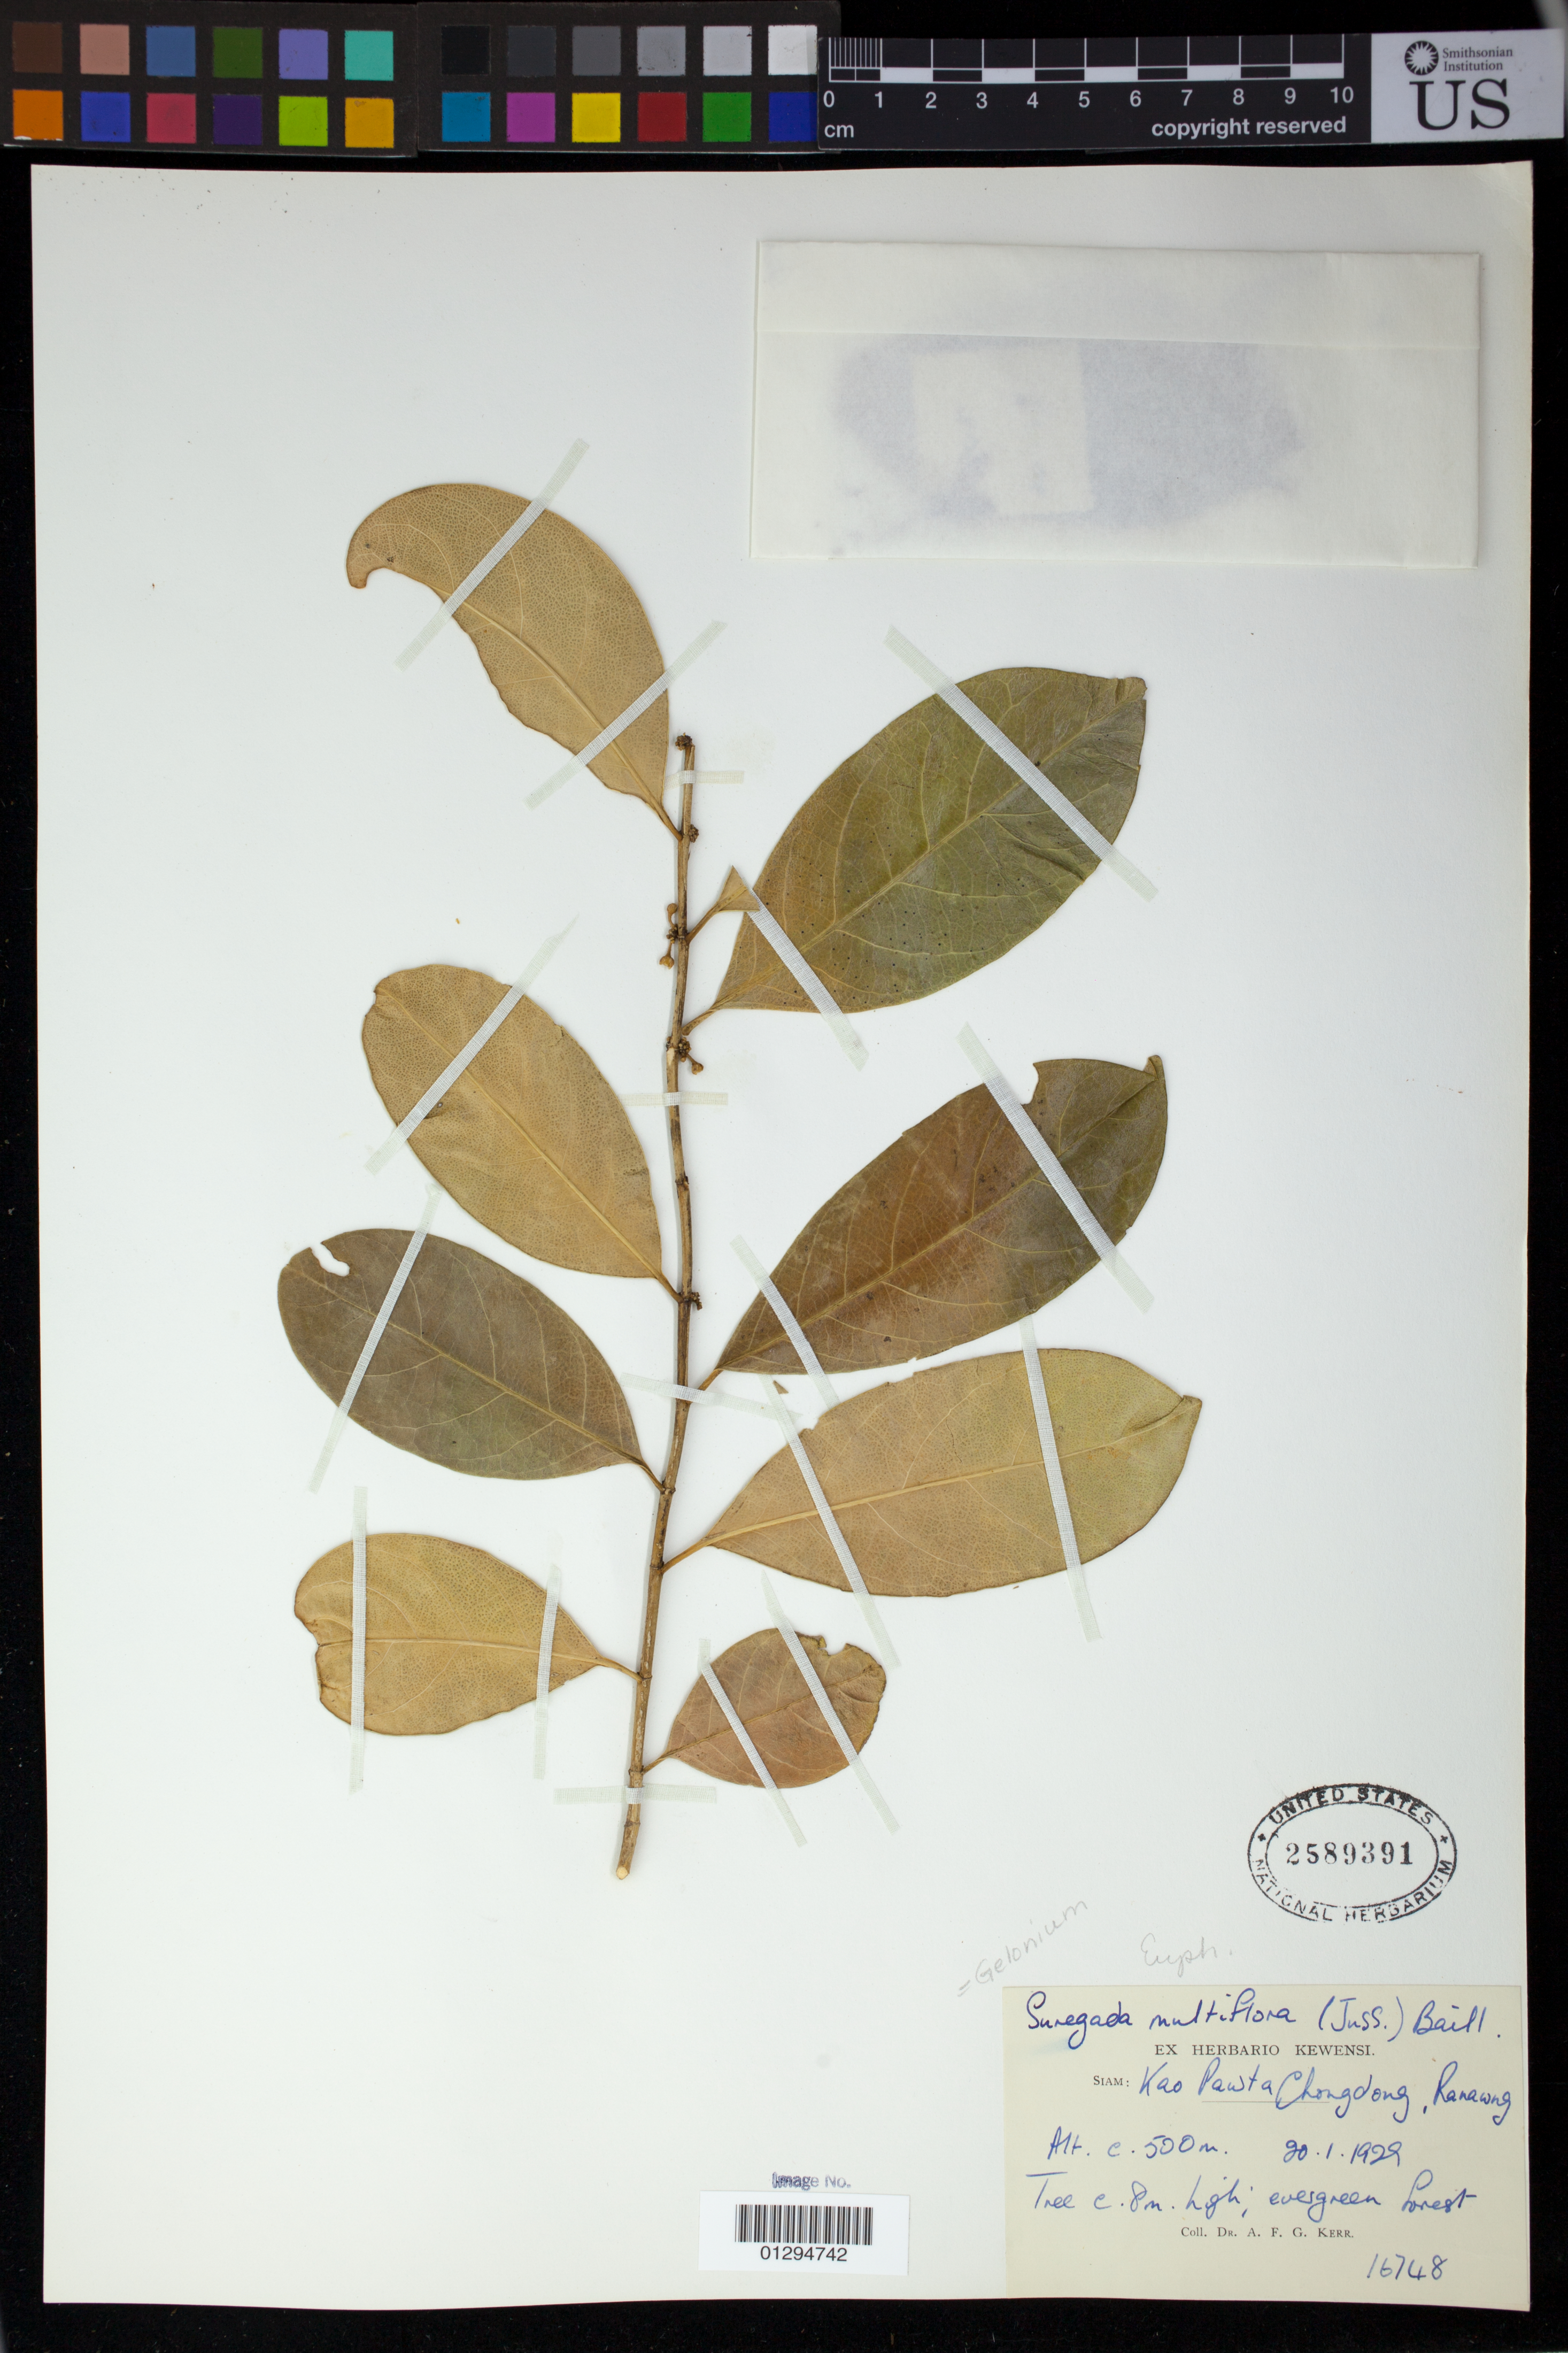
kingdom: Plantae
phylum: Tracheophyta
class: Magnoliopsida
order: Malpighiales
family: Euphorbiaceae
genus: Gelonium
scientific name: Gelonium multiflorum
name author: A. Juss.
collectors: A. F. G. Kerr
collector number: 16748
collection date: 1929-01-20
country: Thailand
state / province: Ranong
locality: Kao Pawta Chongdong, Ranawng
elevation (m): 500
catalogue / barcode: US 2589391